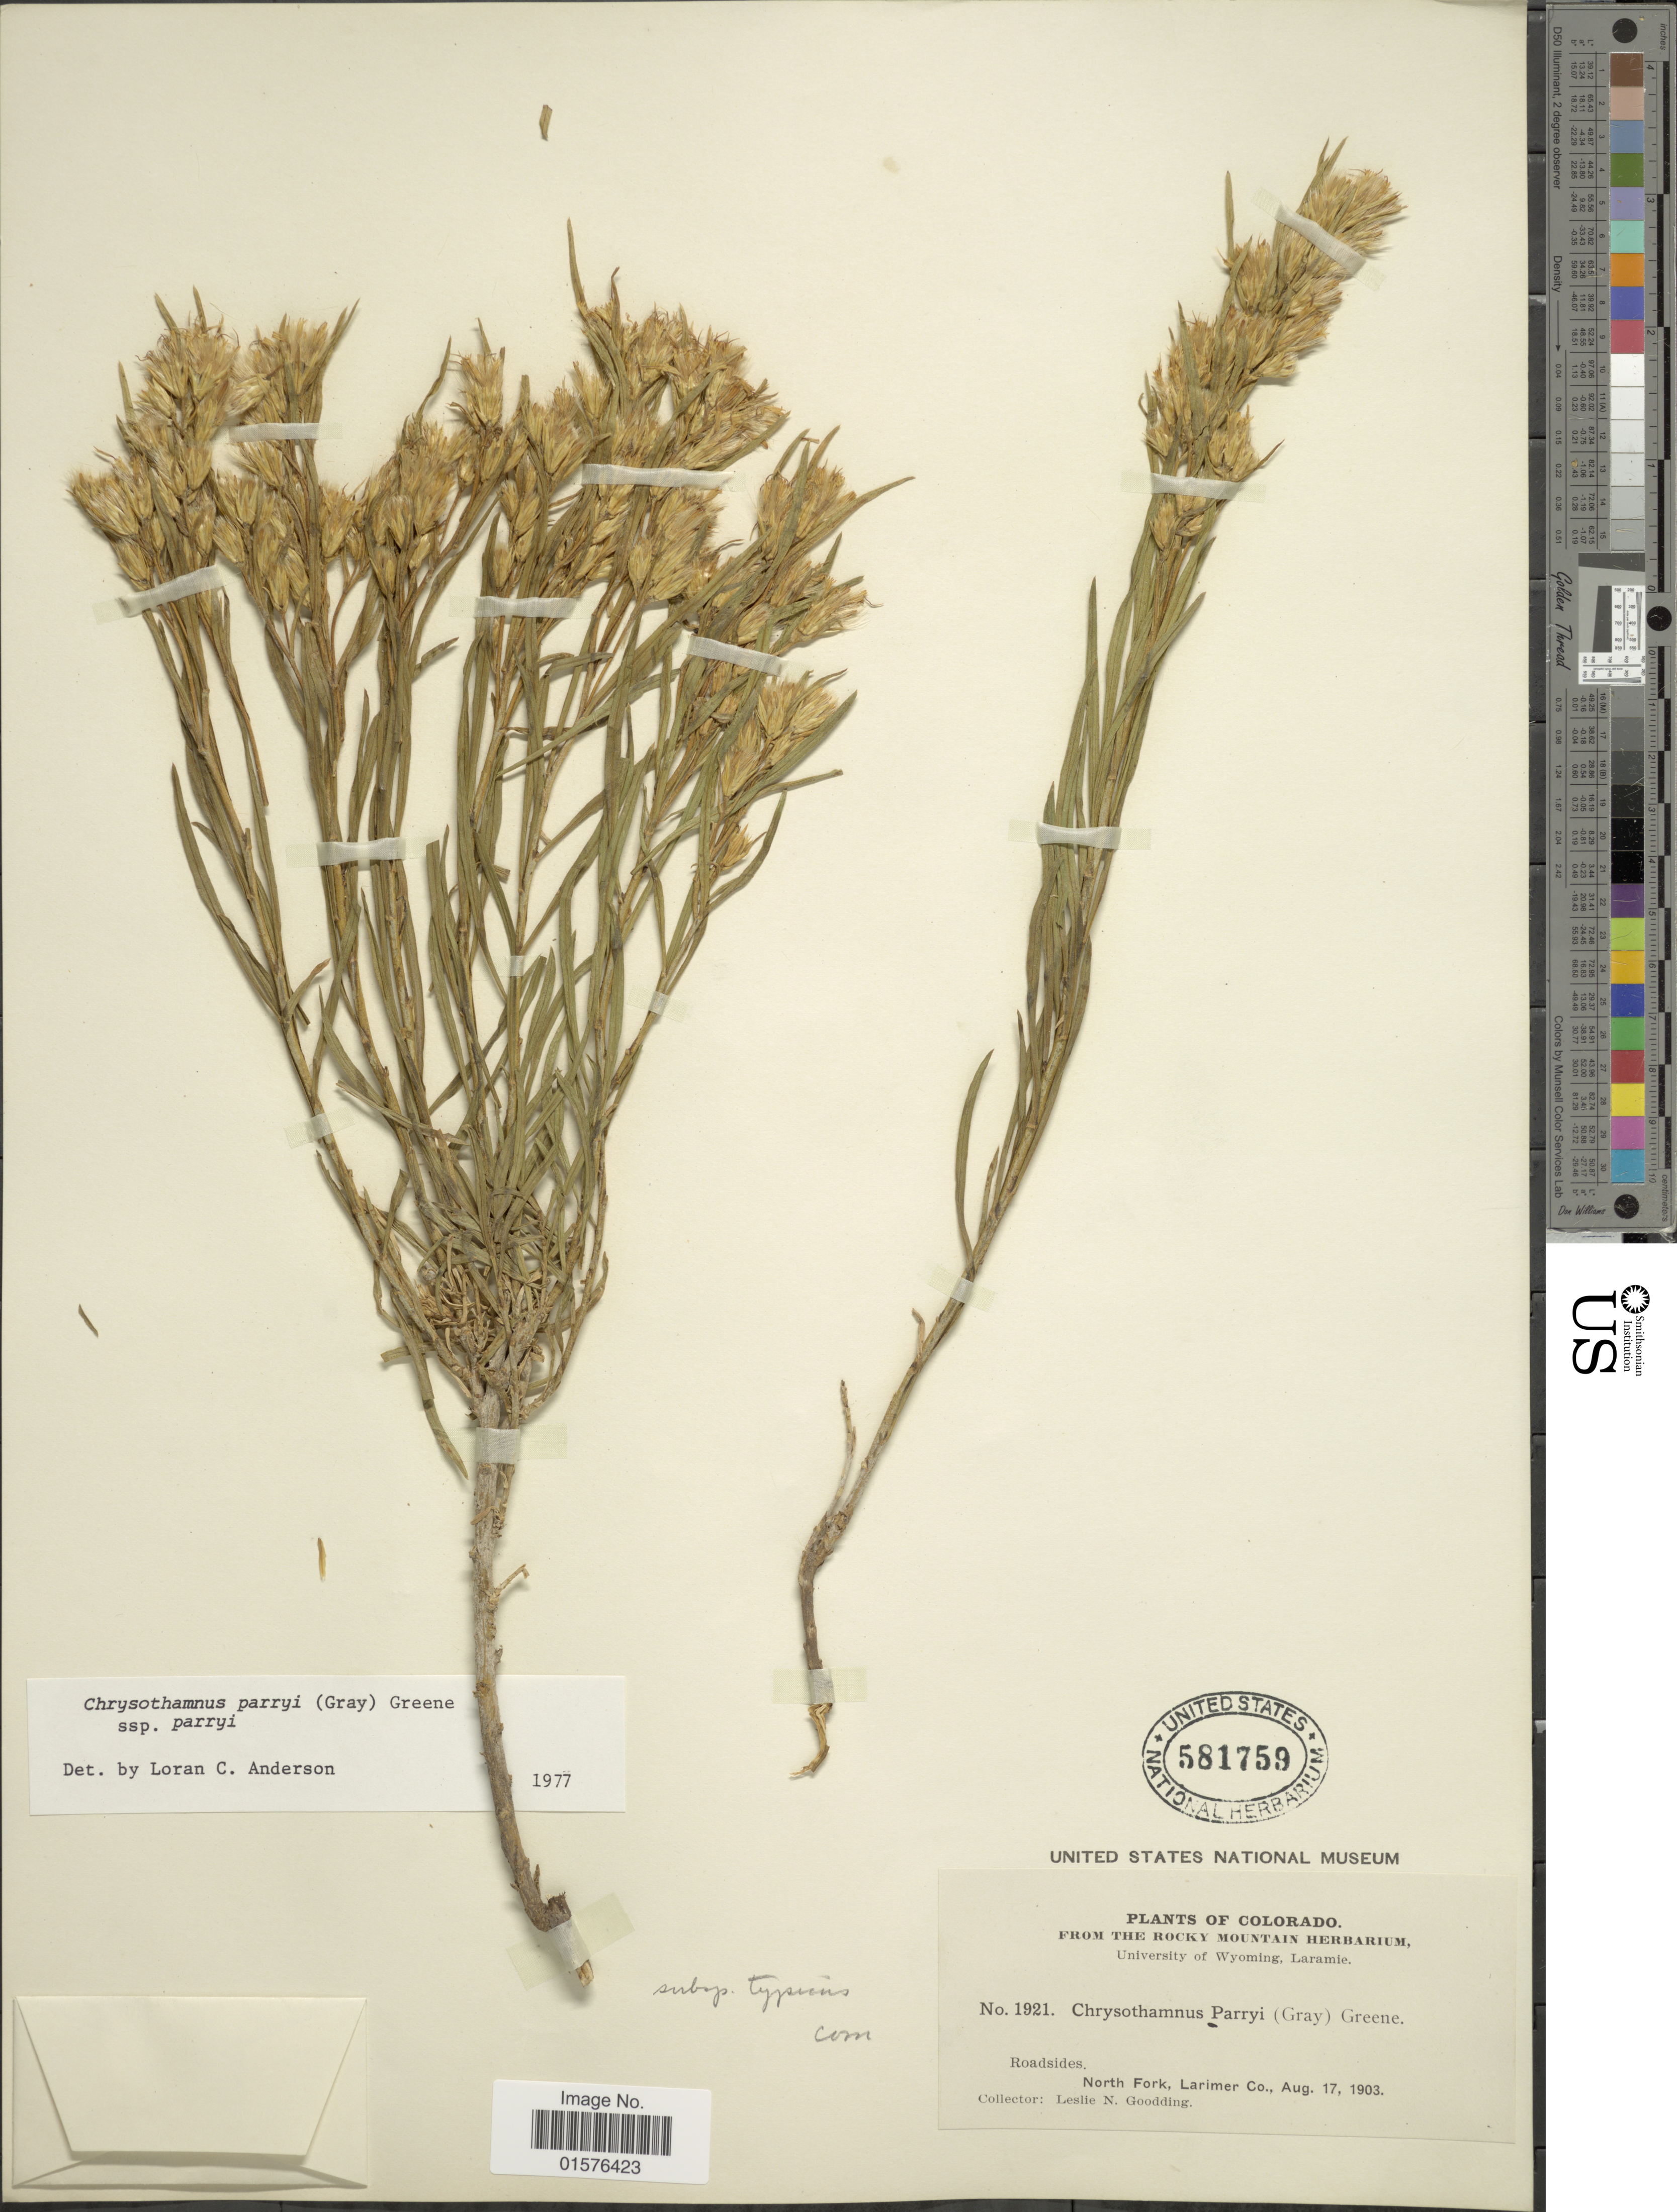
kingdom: Plantae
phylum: Tracheophyta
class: Magnoliopsida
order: Asterales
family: Asteraceae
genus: Ericameria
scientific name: Ericameria parryi var. parryi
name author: (A. Gray) G.L. Nesom & G.I. Baird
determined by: Urbatsch, Lowell E., Curator (LSU), Louisiana State University (UNITED STATES)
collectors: L. N. Goodding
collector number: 1921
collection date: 1903-08-17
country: United States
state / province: Colorado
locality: North Fork, Larimer Co.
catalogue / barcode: US 581759